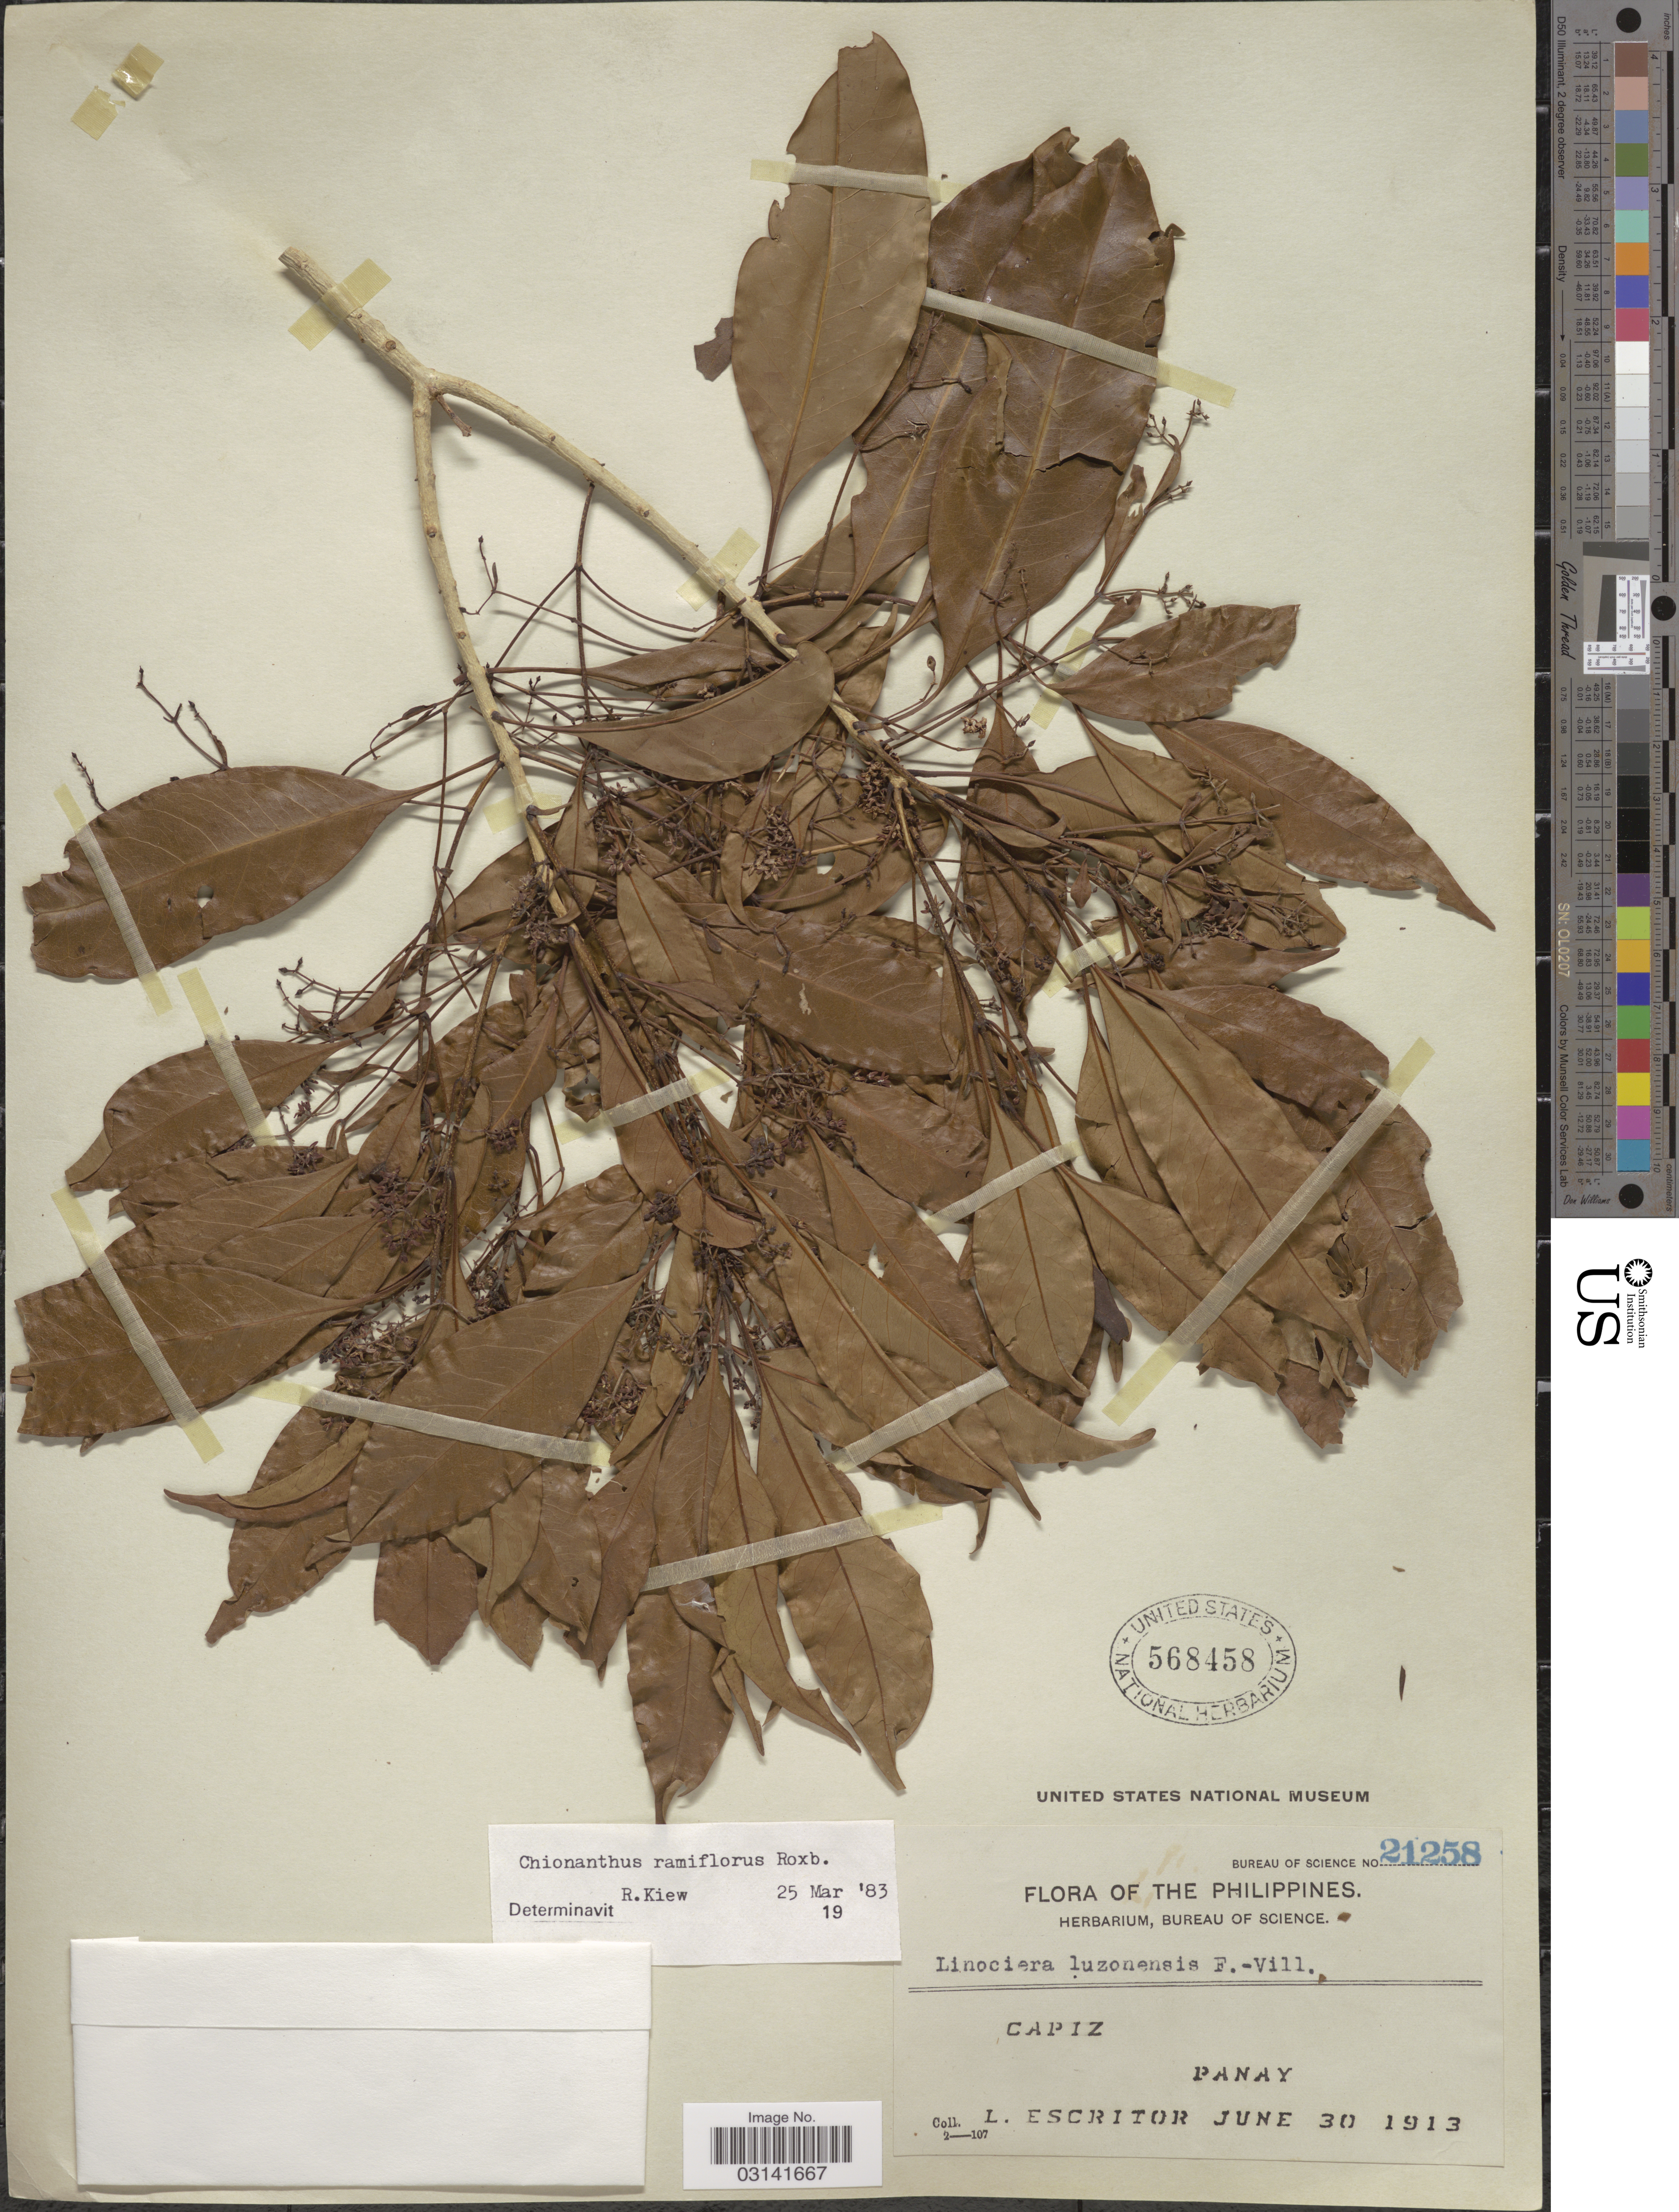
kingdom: Plantae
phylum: Tracheophyta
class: Magnoliopsida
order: Lamiales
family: Oleaceae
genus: Chionanthus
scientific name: Chionanthus ramiflorus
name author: Roxb.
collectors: L. Escritor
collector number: Bureau of Science 21258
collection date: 1913-06-30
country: Philippines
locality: Capiz. Panay.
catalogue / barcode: US 568458